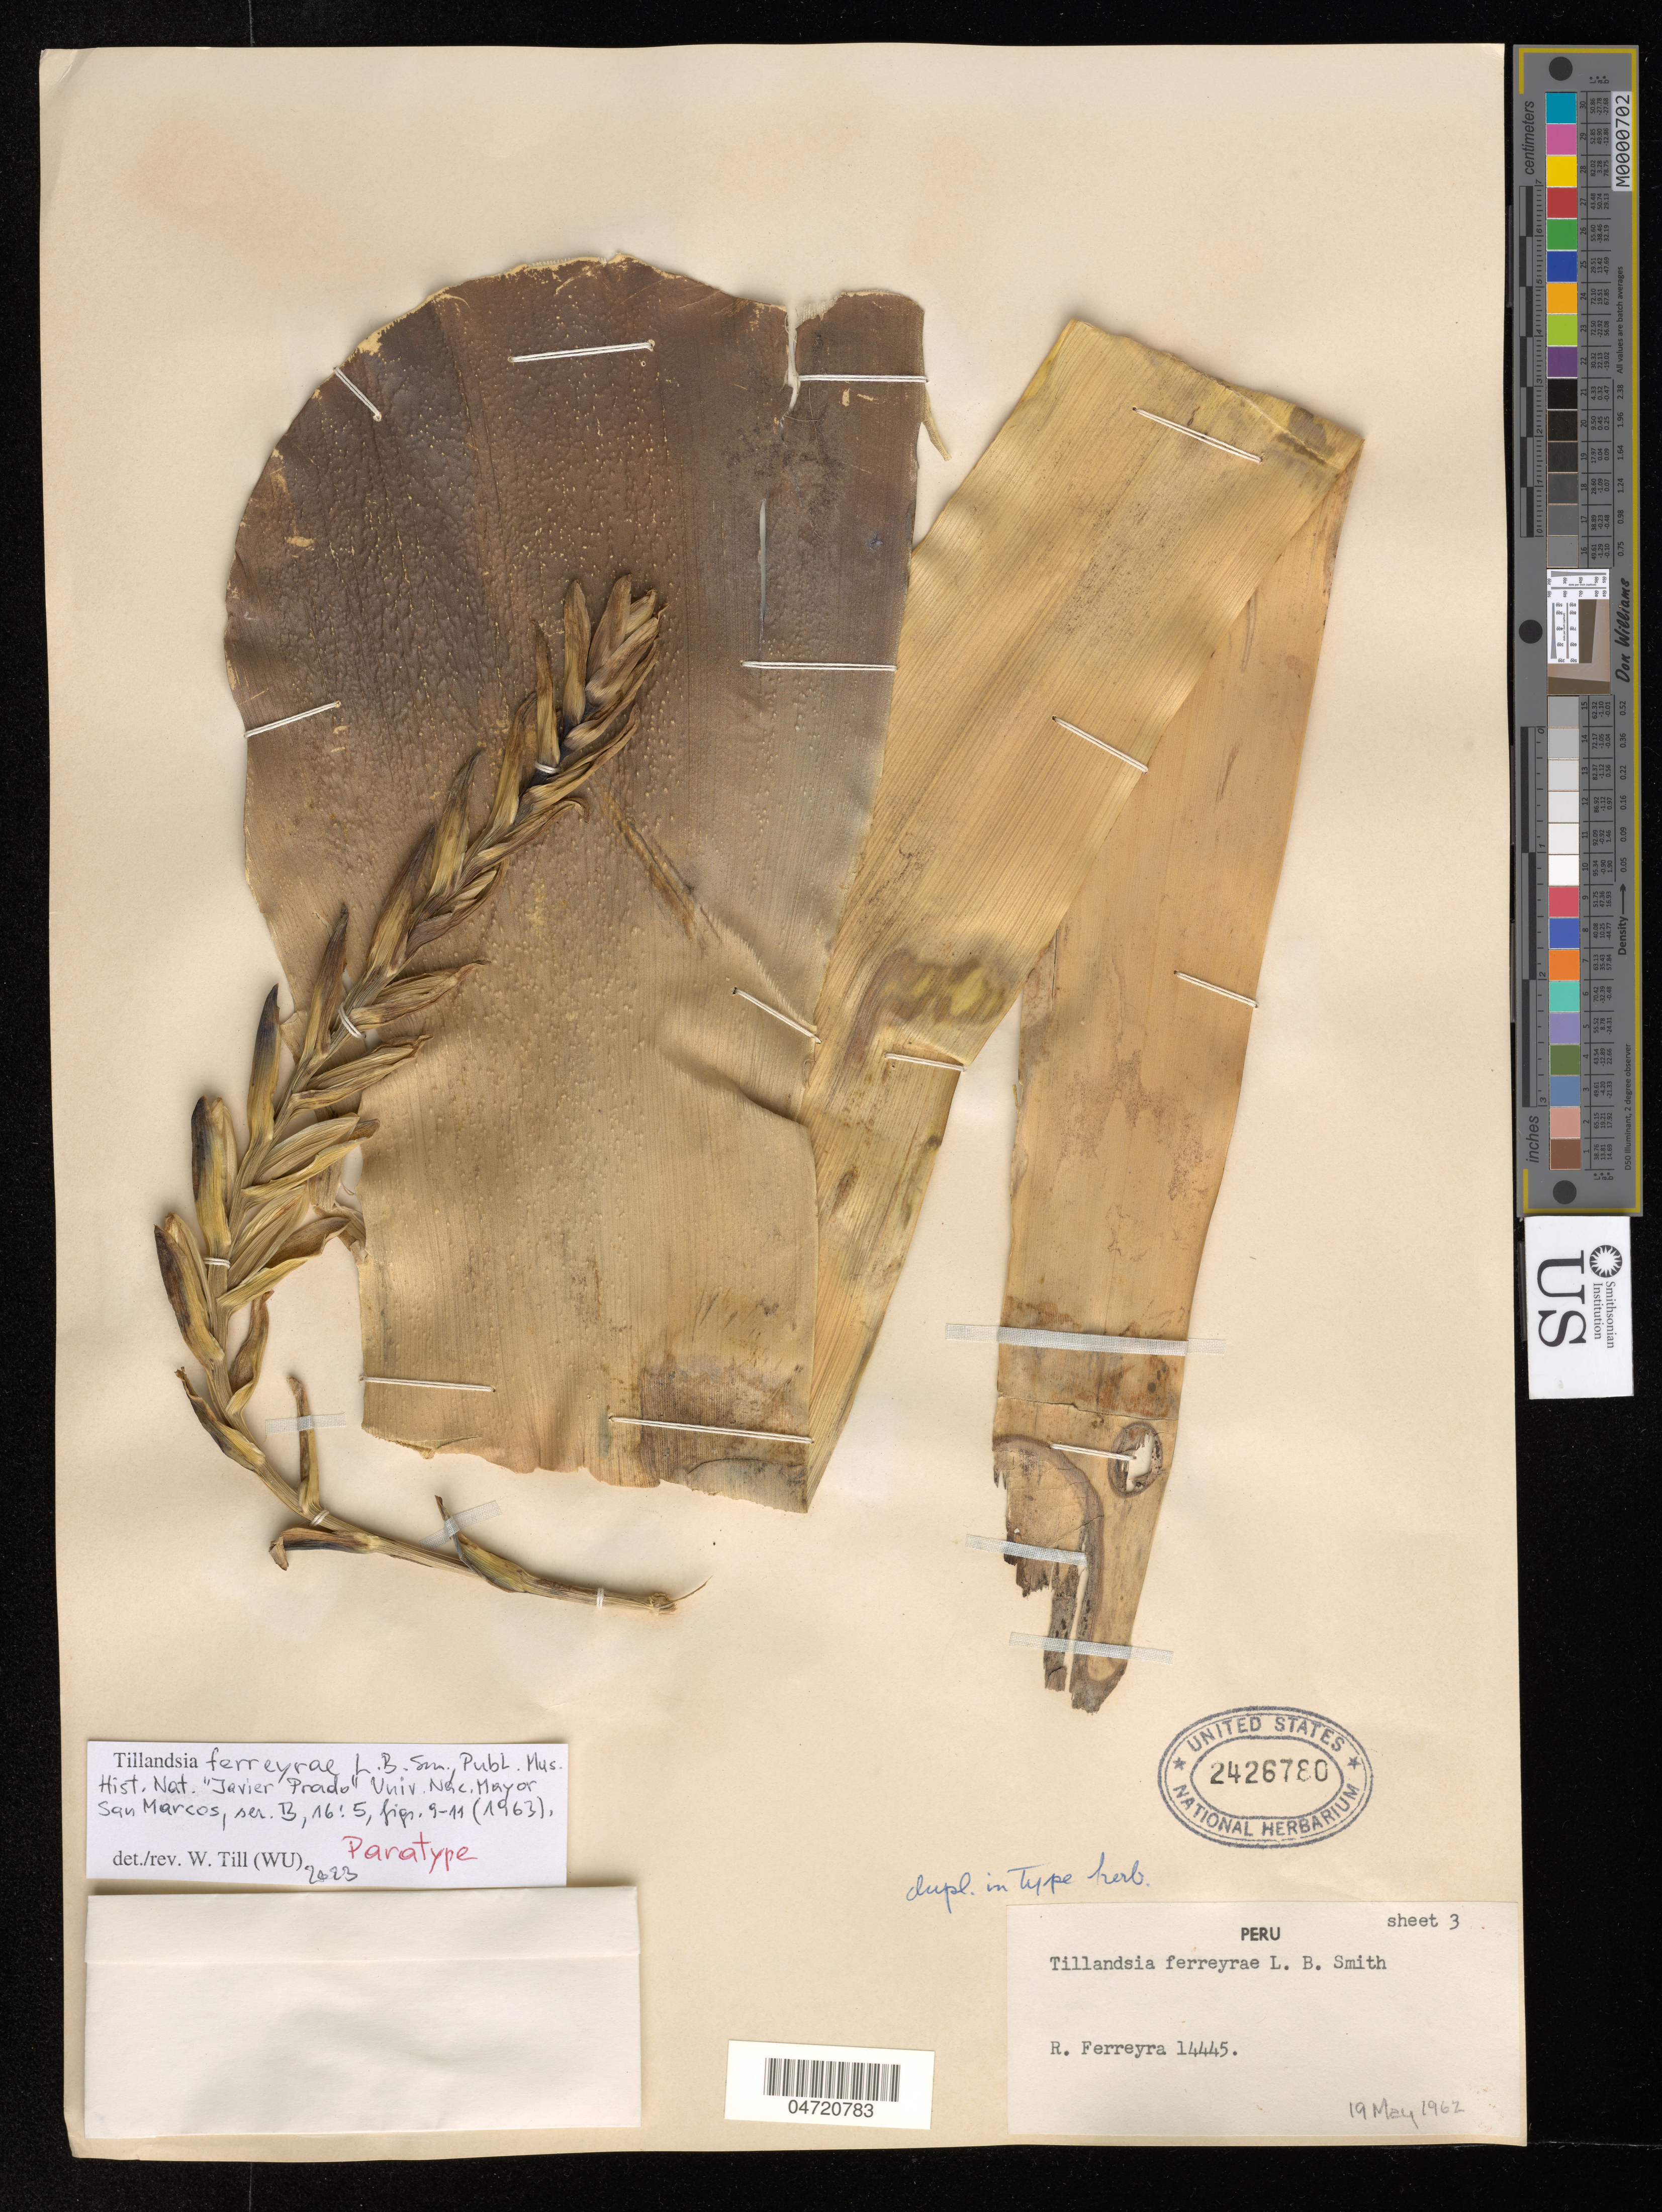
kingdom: Plantae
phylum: Tracheophyta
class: Liliopsida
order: Poales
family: Bromeliaceae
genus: Tillandsia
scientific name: Tillandsia ferreyrae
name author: L.B. Sm.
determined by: Till, W.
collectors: R. A. Ferreyra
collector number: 14445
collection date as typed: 19 May 1962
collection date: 1962-05-19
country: Peru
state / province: Amazonas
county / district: Chachapoyas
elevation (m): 1900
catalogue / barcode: US 2426780